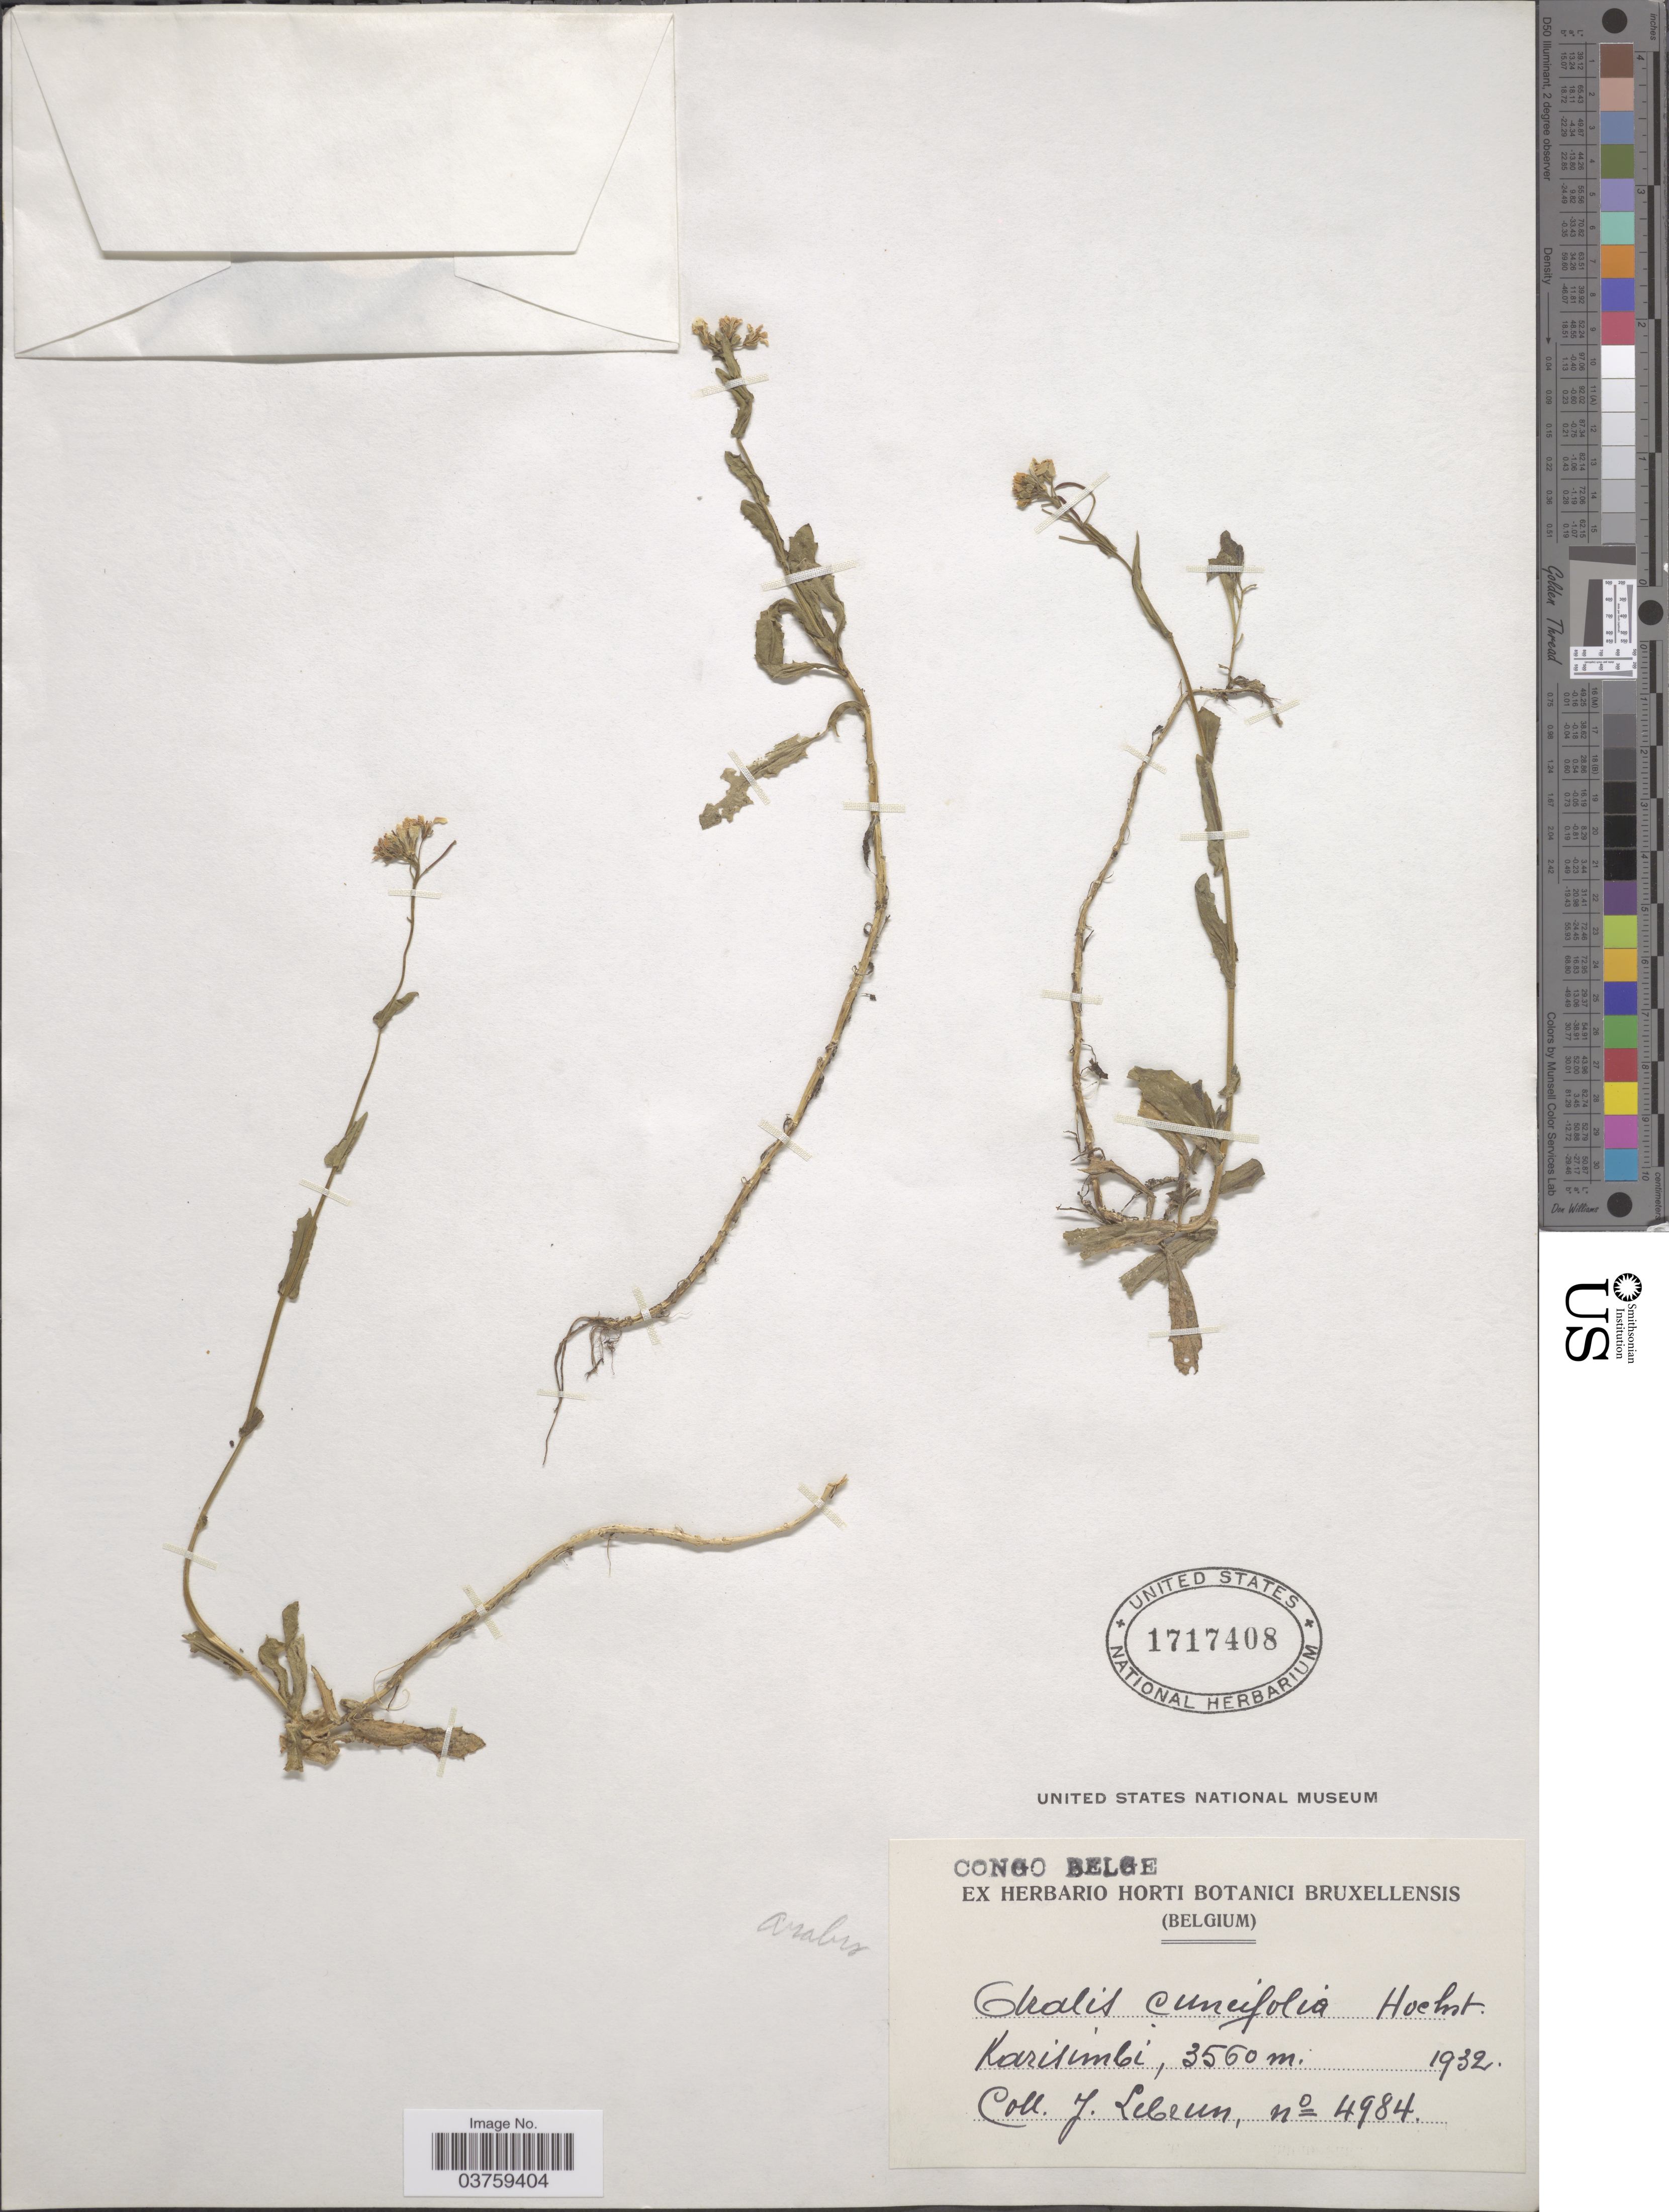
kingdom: Plantae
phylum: Tracheophyta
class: Magnoliopsida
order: Brassicales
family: Brassicaceae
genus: Arabis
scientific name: Arabis cuneifolia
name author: Hochst. ex A. Rich.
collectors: J. A. Lebrun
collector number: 4984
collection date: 1932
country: Congo, Democratic Republic of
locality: Congo Belge. Karisimbi.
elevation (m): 3560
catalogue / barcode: US 1717408